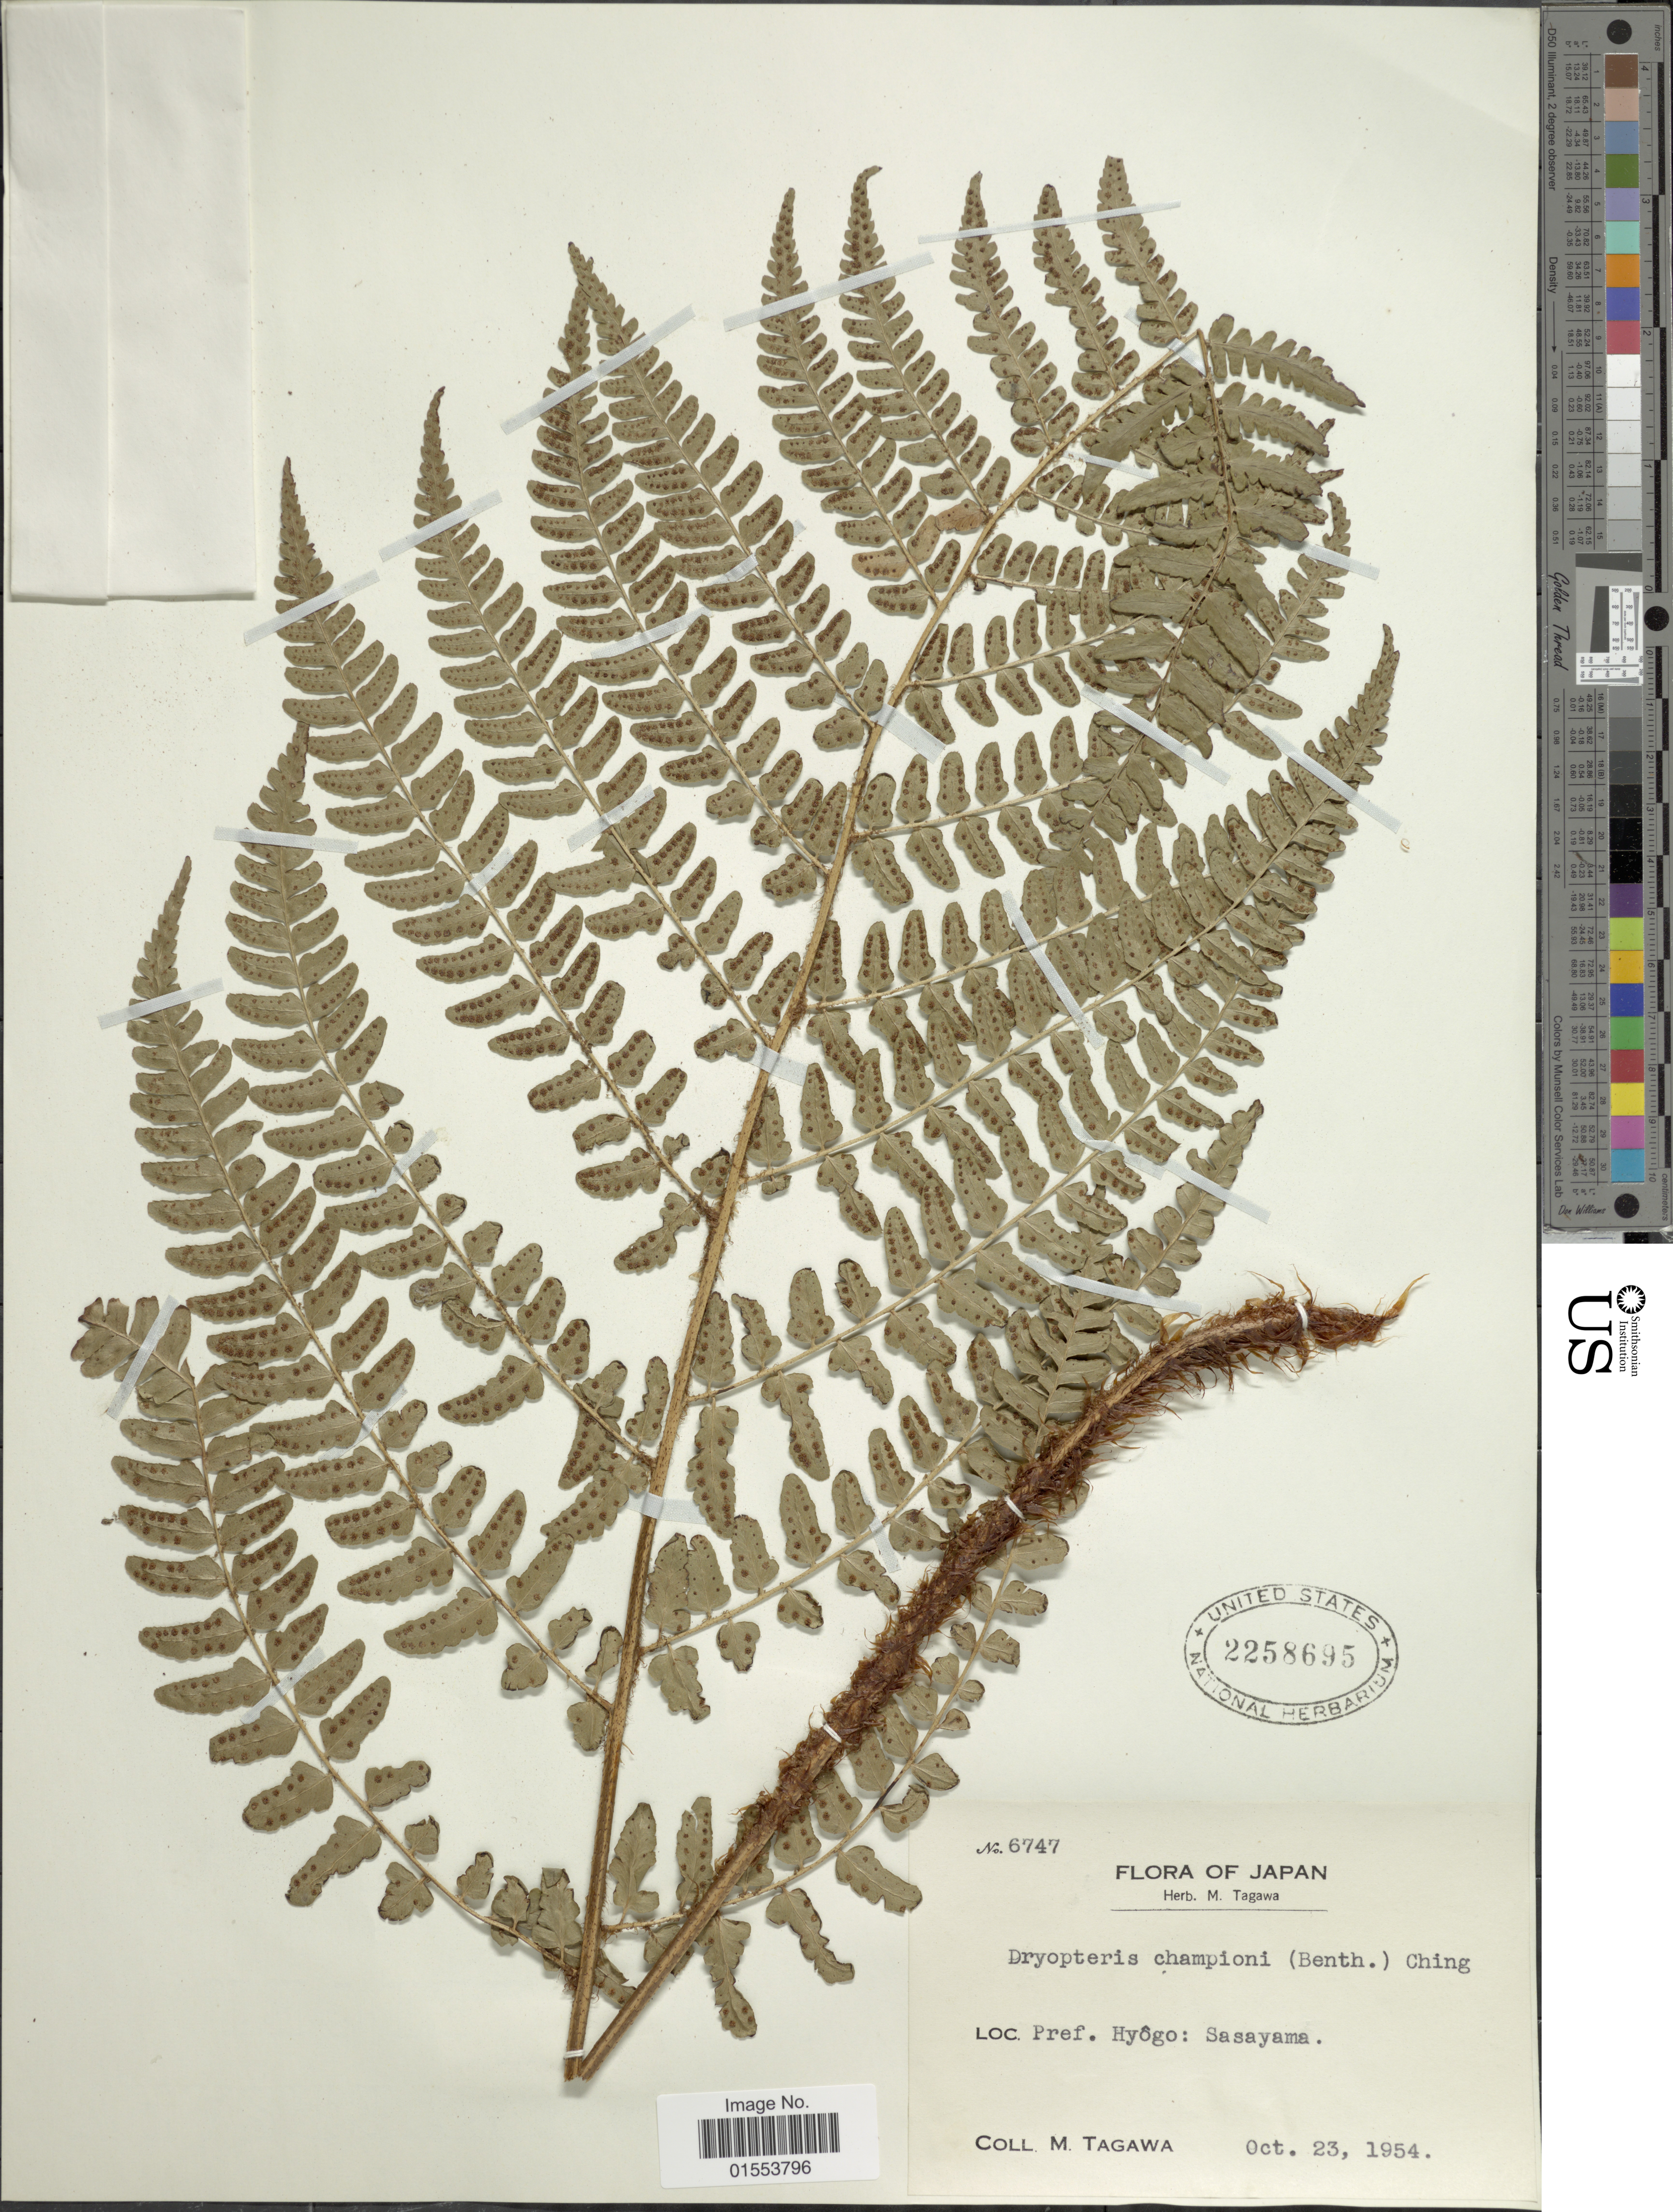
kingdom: Plantae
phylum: Tracheophyta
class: Polypodiopsida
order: Polypodiales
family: Dryopteridaceae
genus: Dryopteris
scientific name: Dryopteris championii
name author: (Benth.) C. Chr.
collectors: M. Tagawa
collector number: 6747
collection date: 1954-10-23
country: Japan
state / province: Hyogo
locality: Japan, Pref. Hyogo: Sasayama.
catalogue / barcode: US 2258695